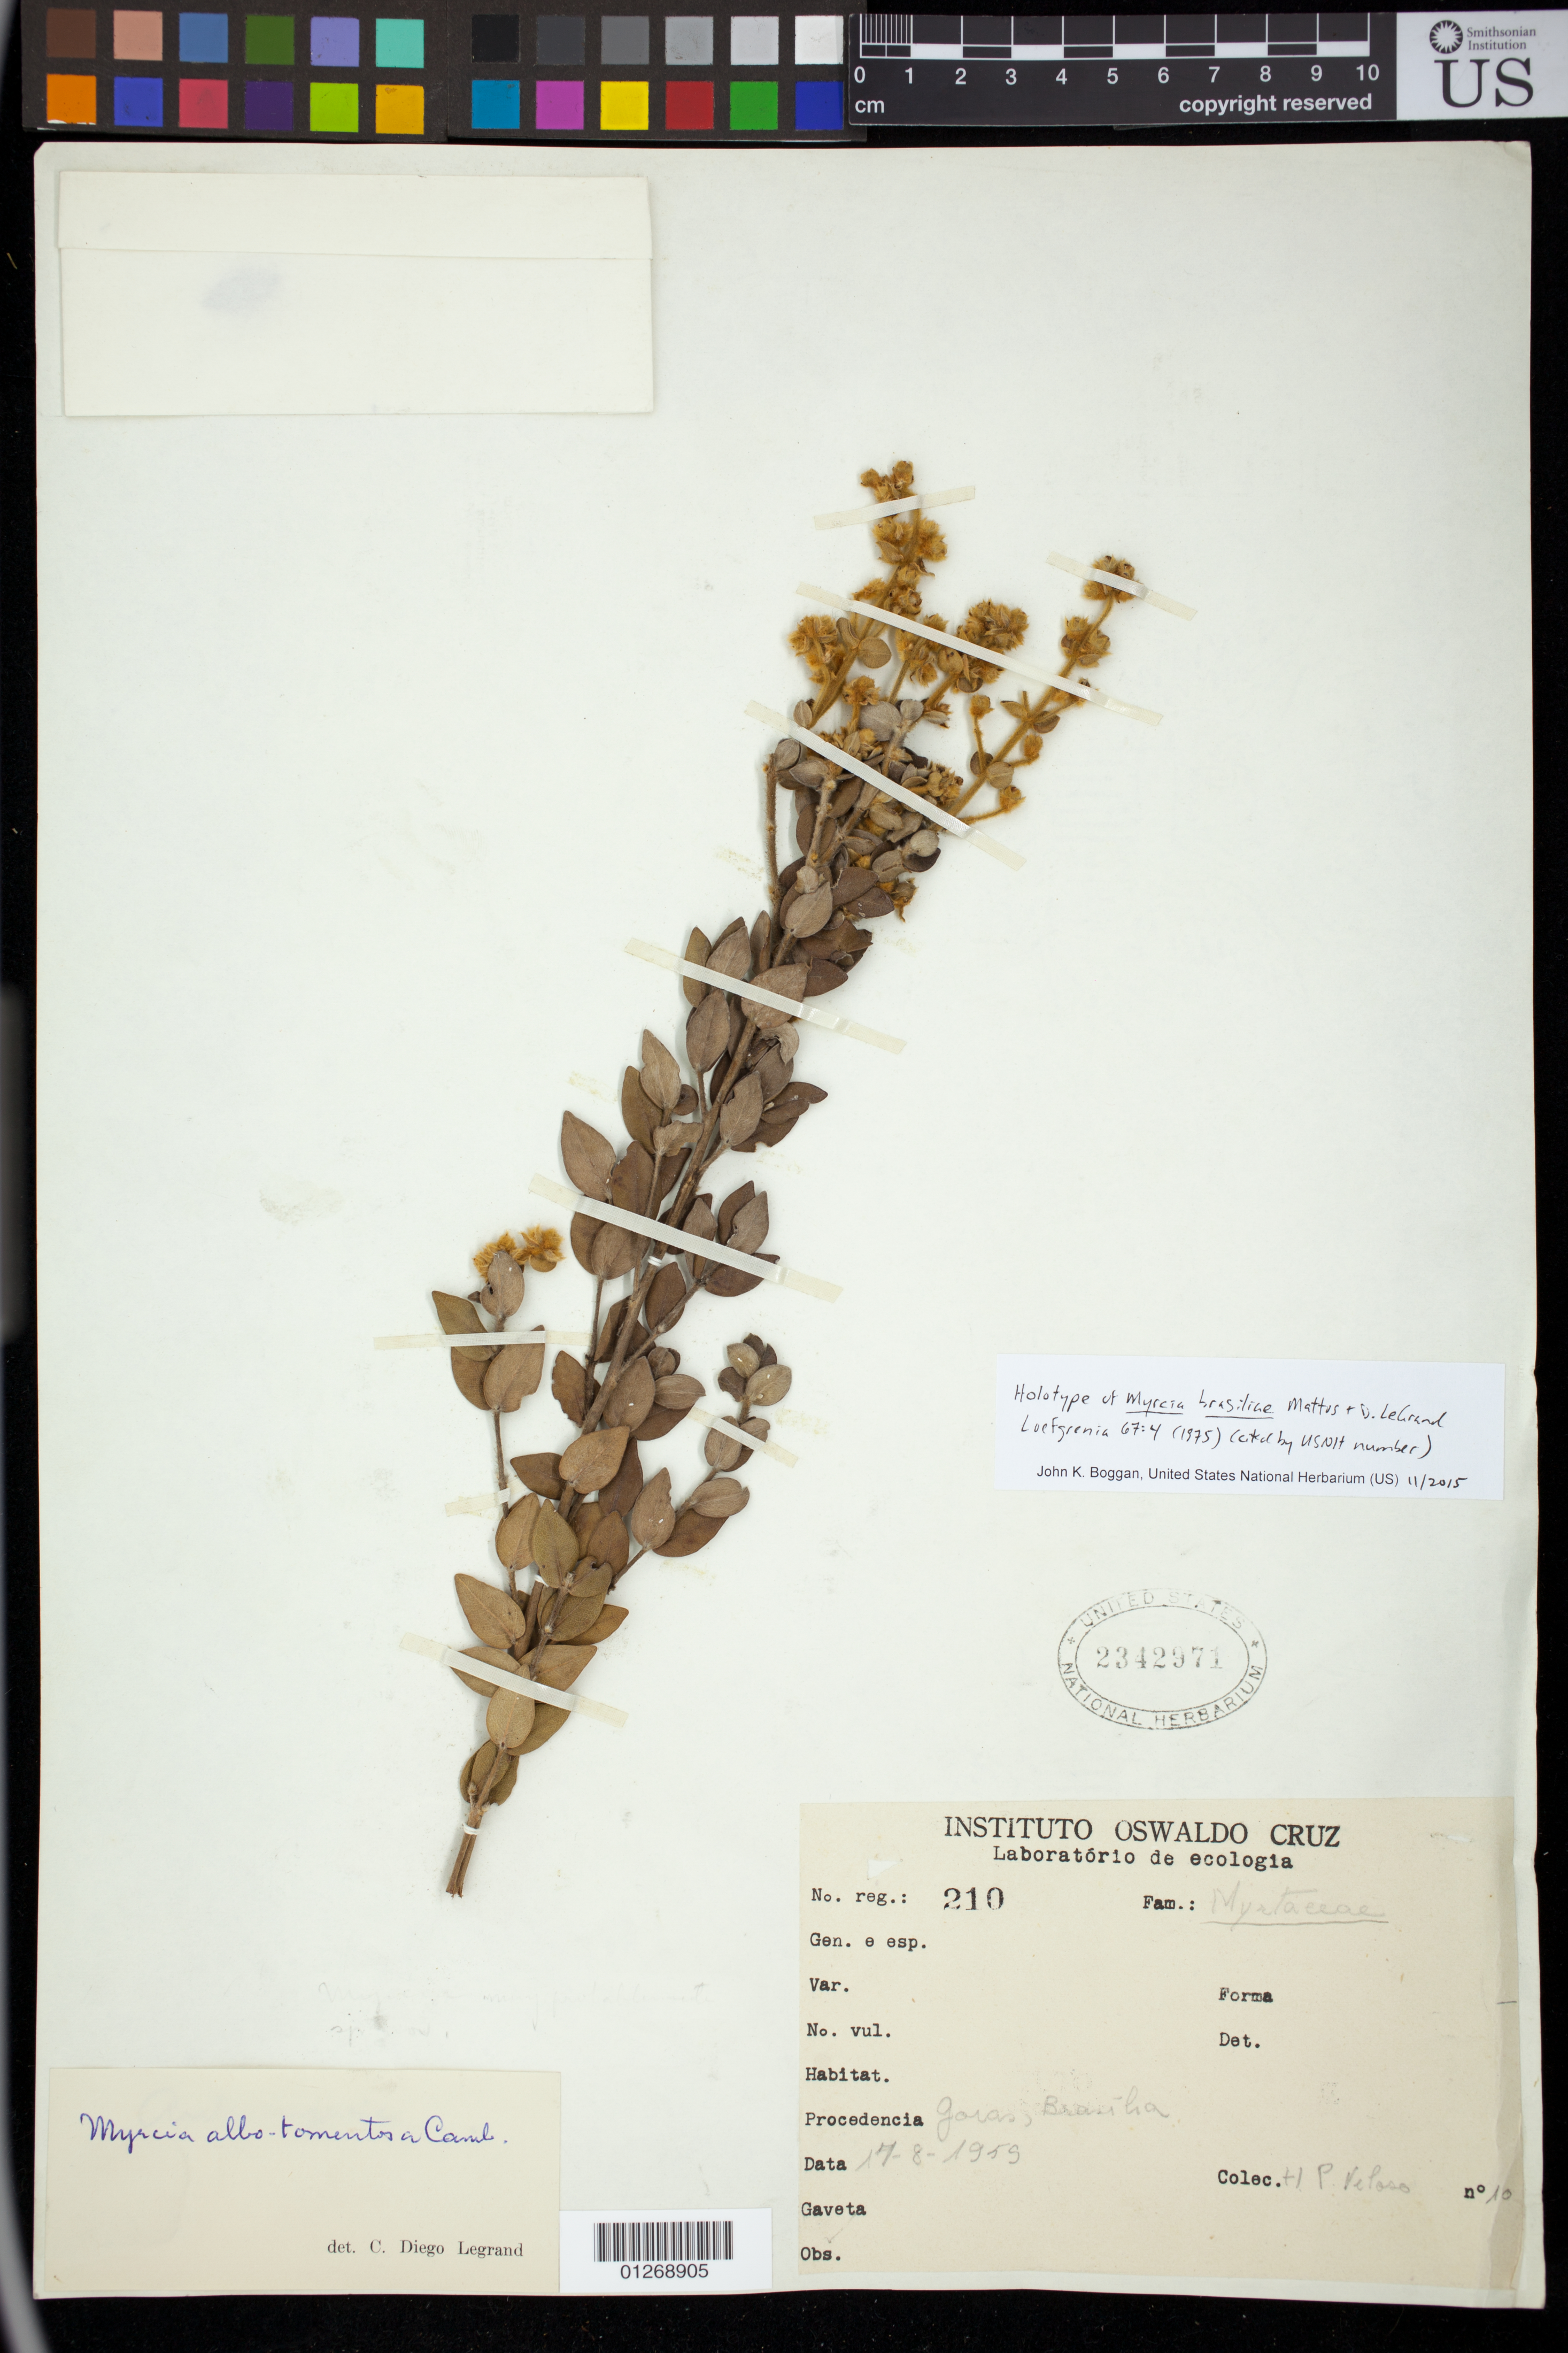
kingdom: Plantae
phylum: Tracheophyta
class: Magnoliopsida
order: Myrtales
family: Myrtaceae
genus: Myrcia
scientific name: Myrcia brasiliae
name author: Mattos & D. Legrand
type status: Holotype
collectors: H. Veloso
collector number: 10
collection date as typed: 17 - 8 - 1959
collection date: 1959-08-17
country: Brazil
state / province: Goias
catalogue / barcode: US 2342971